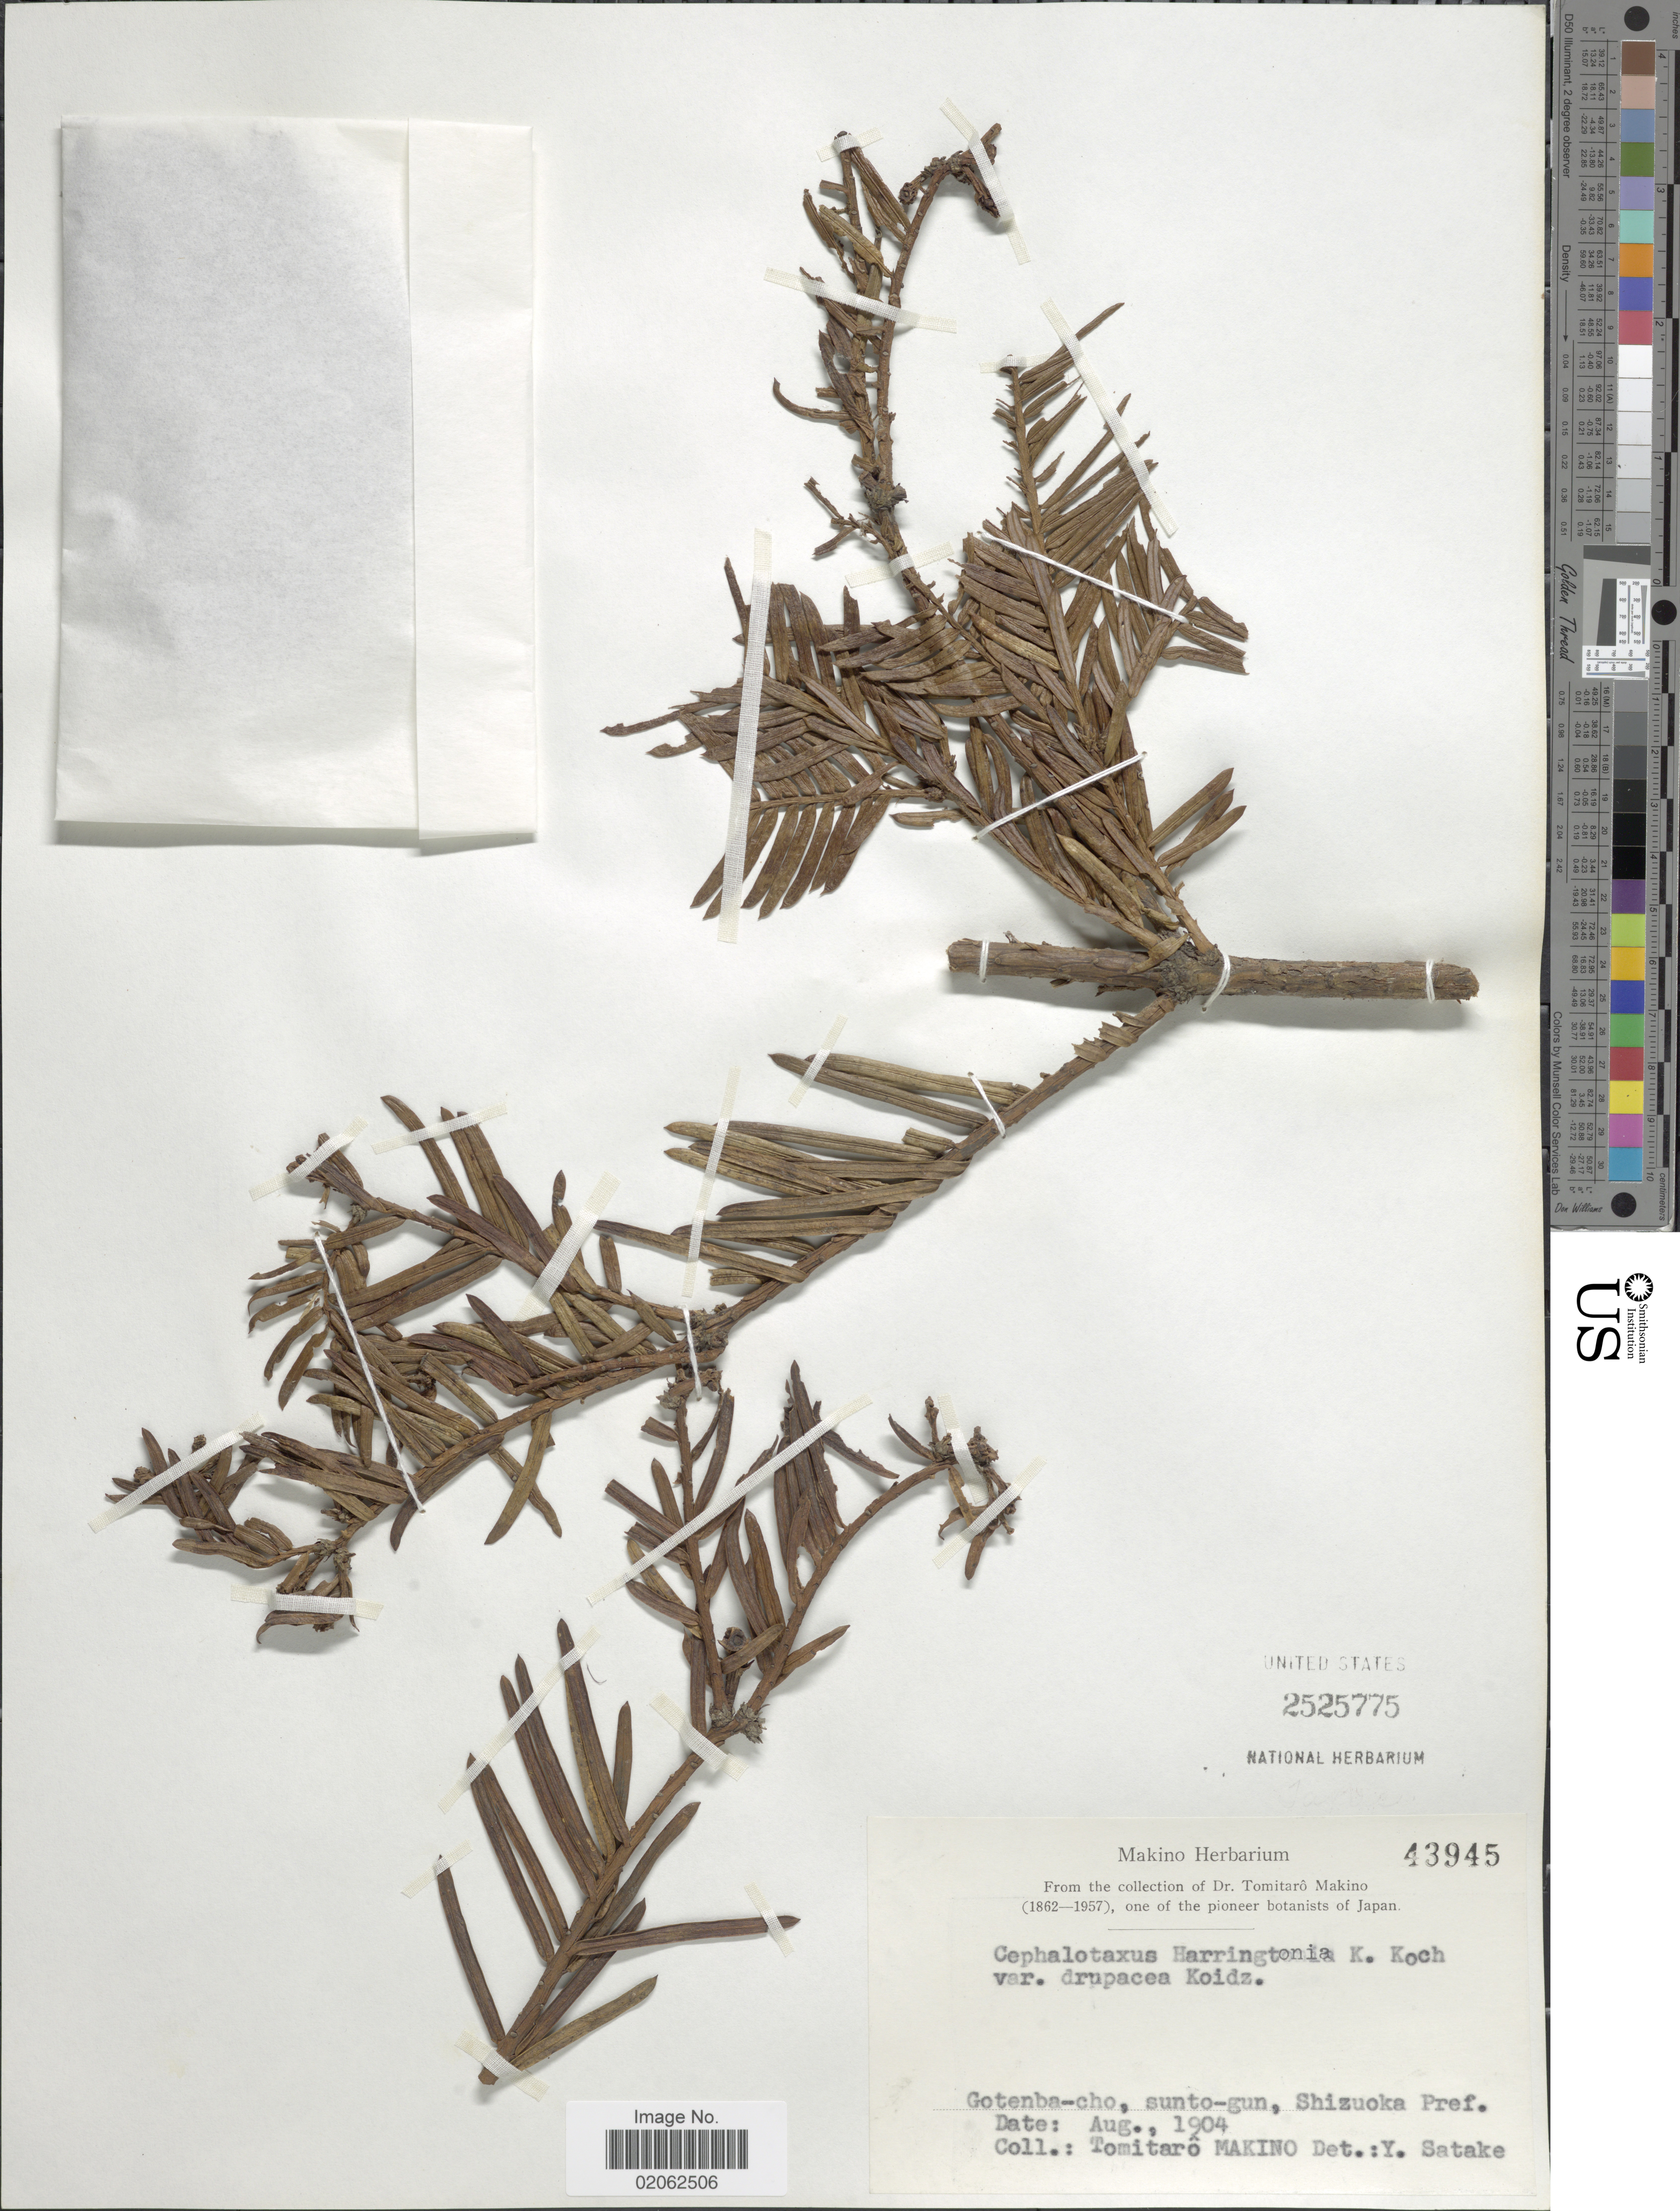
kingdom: Plantae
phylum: Tracheophyta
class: Pinopsida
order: Pinales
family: Cephalotaxaceae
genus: Cephalotaxus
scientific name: Cephalotaxus harringtonia var. drupacea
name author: (Siebold & Zucc.) Koidz.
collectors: T. Makino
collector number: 43945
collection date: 1904-08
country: Japan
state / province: Sizuoka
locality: Gotenba-cho, sunto-gun, Shizuoka Pref.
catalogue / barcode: US 2525775